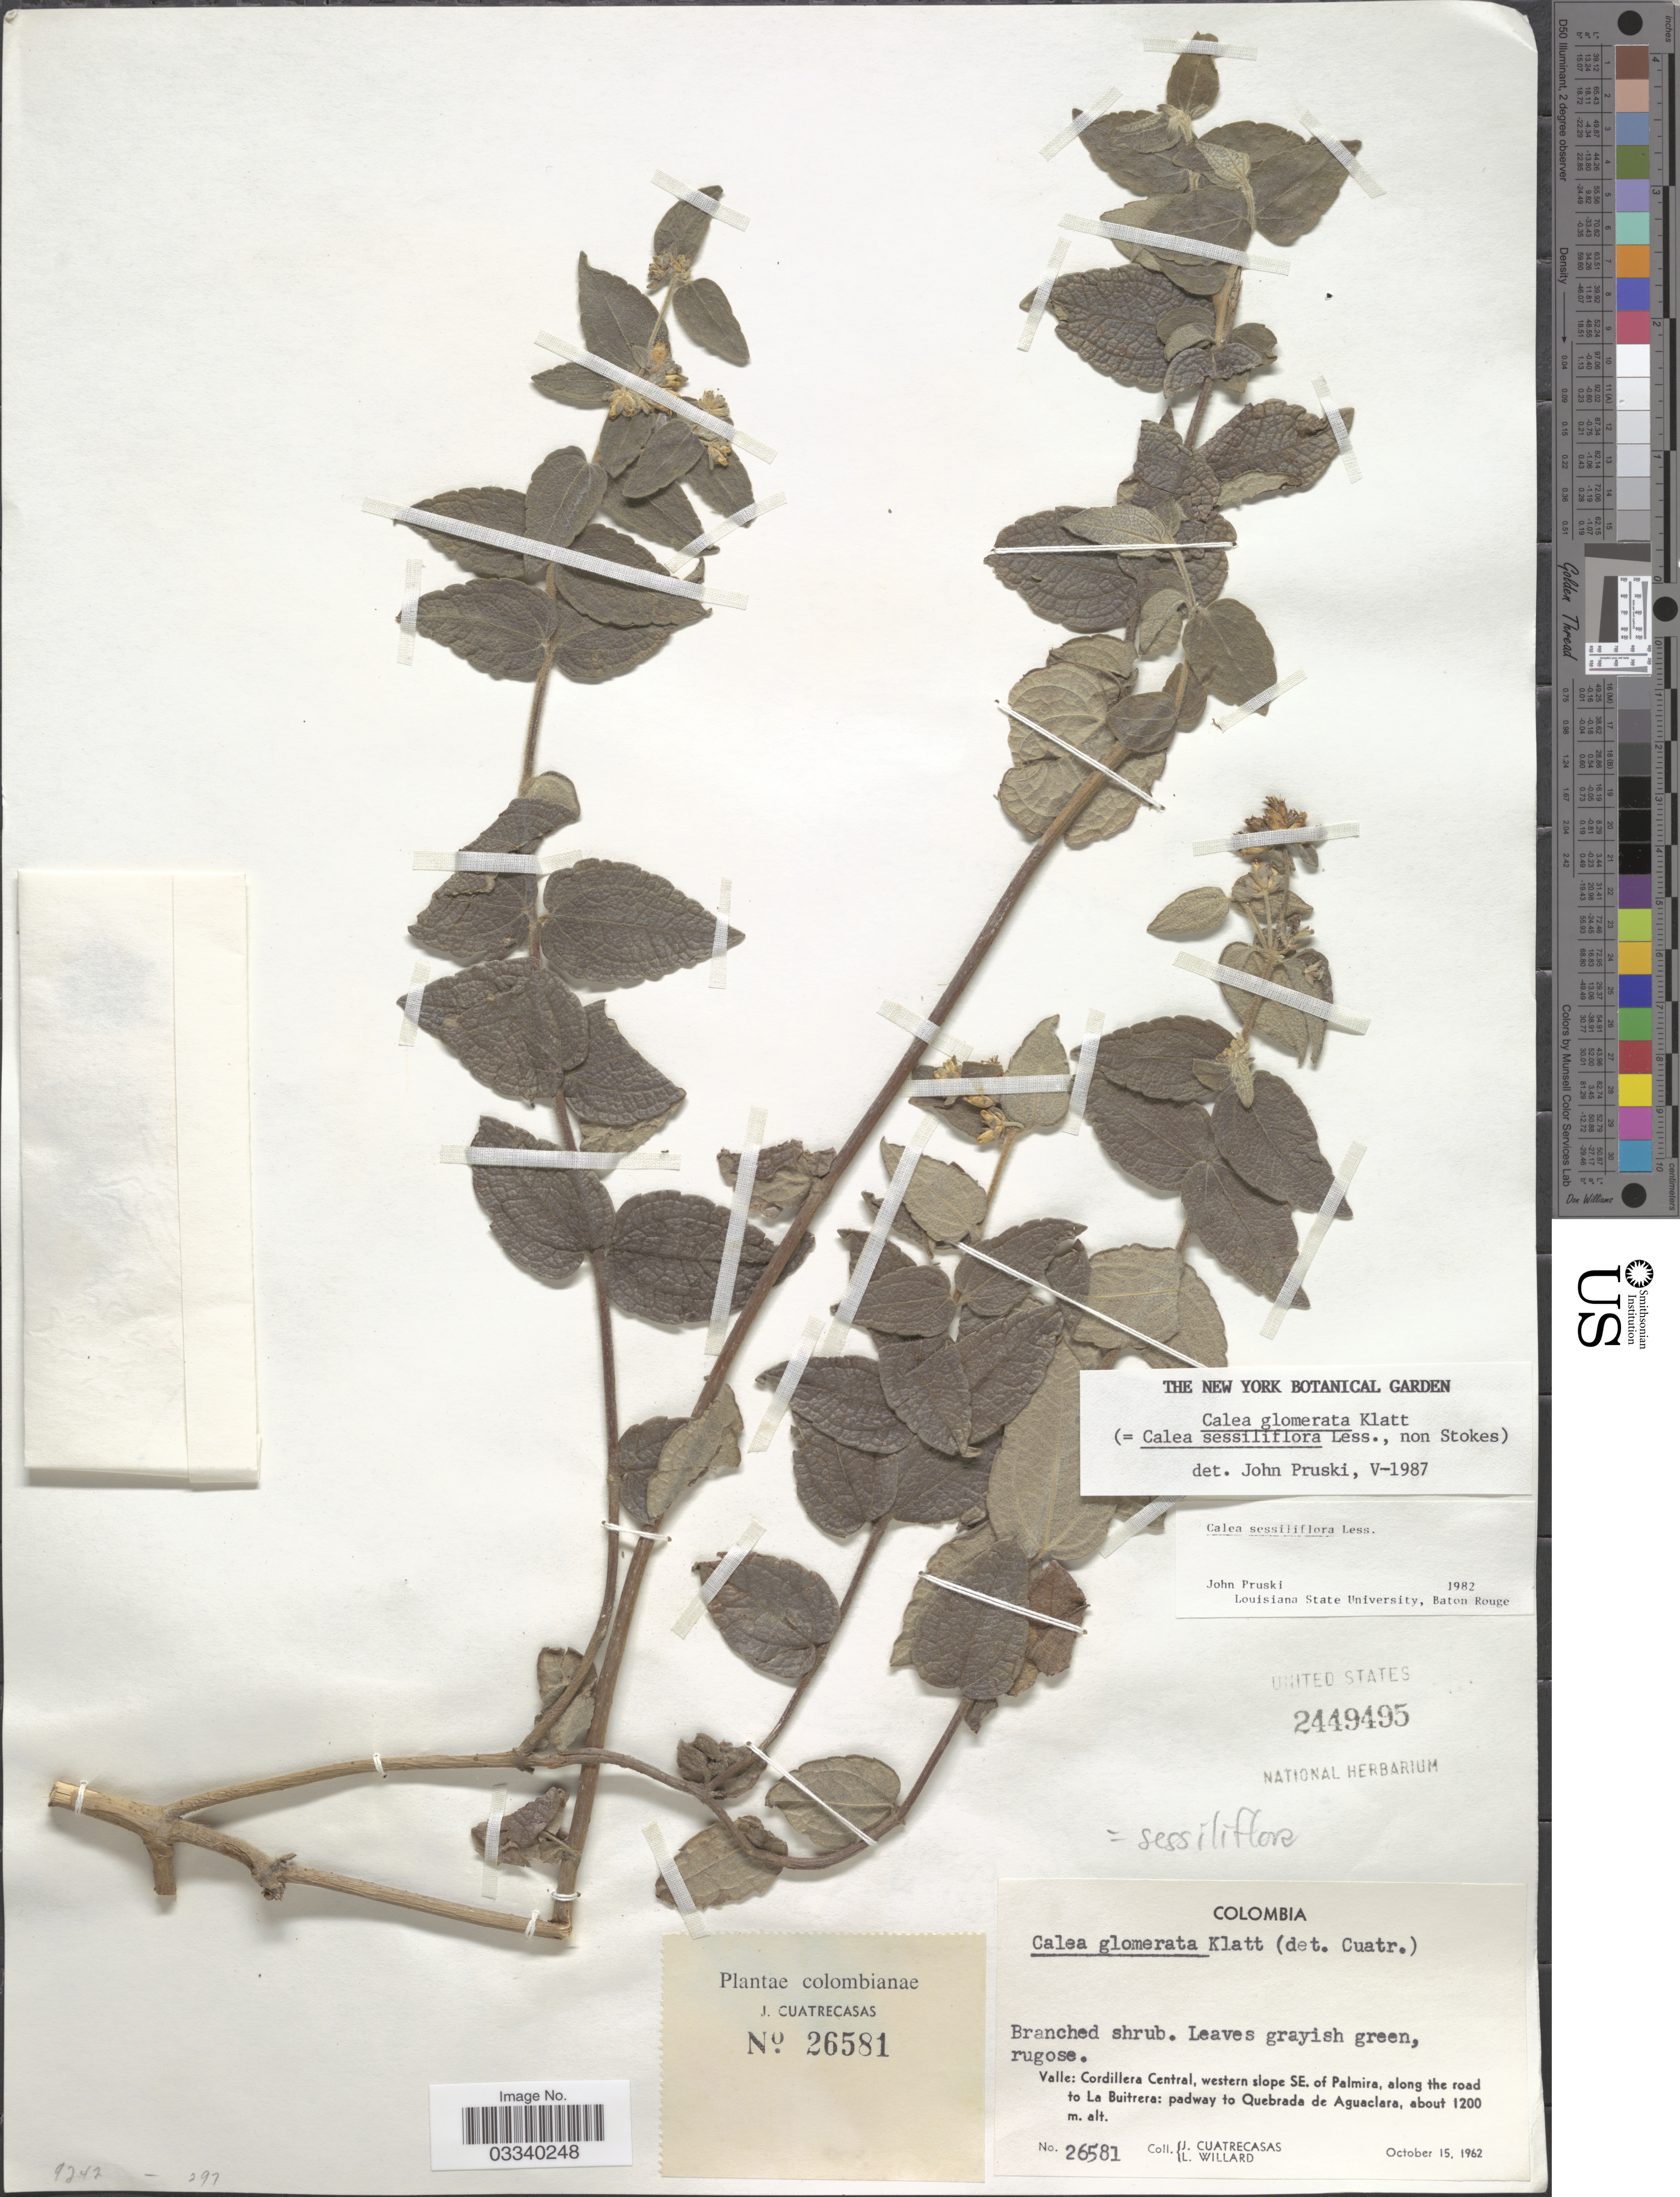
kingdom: Plantae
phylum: Tracheophyta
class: Magnoliopsida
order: Asterales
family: Asteraceae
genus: Calea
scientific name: Calea sessiliflora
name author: Less.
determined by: Pruski, J. F.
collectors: J. Cuatrecasas & L. Willard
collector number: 26581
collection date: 1962-10-15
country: Colombia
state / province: Valle del Cauca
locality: Valle: Cordillera Central, western slope SE. of Palmira, along the road to La Buitrera: padway to Quebrada de Aguaclara.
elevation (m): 1200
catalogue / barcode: US 2449495